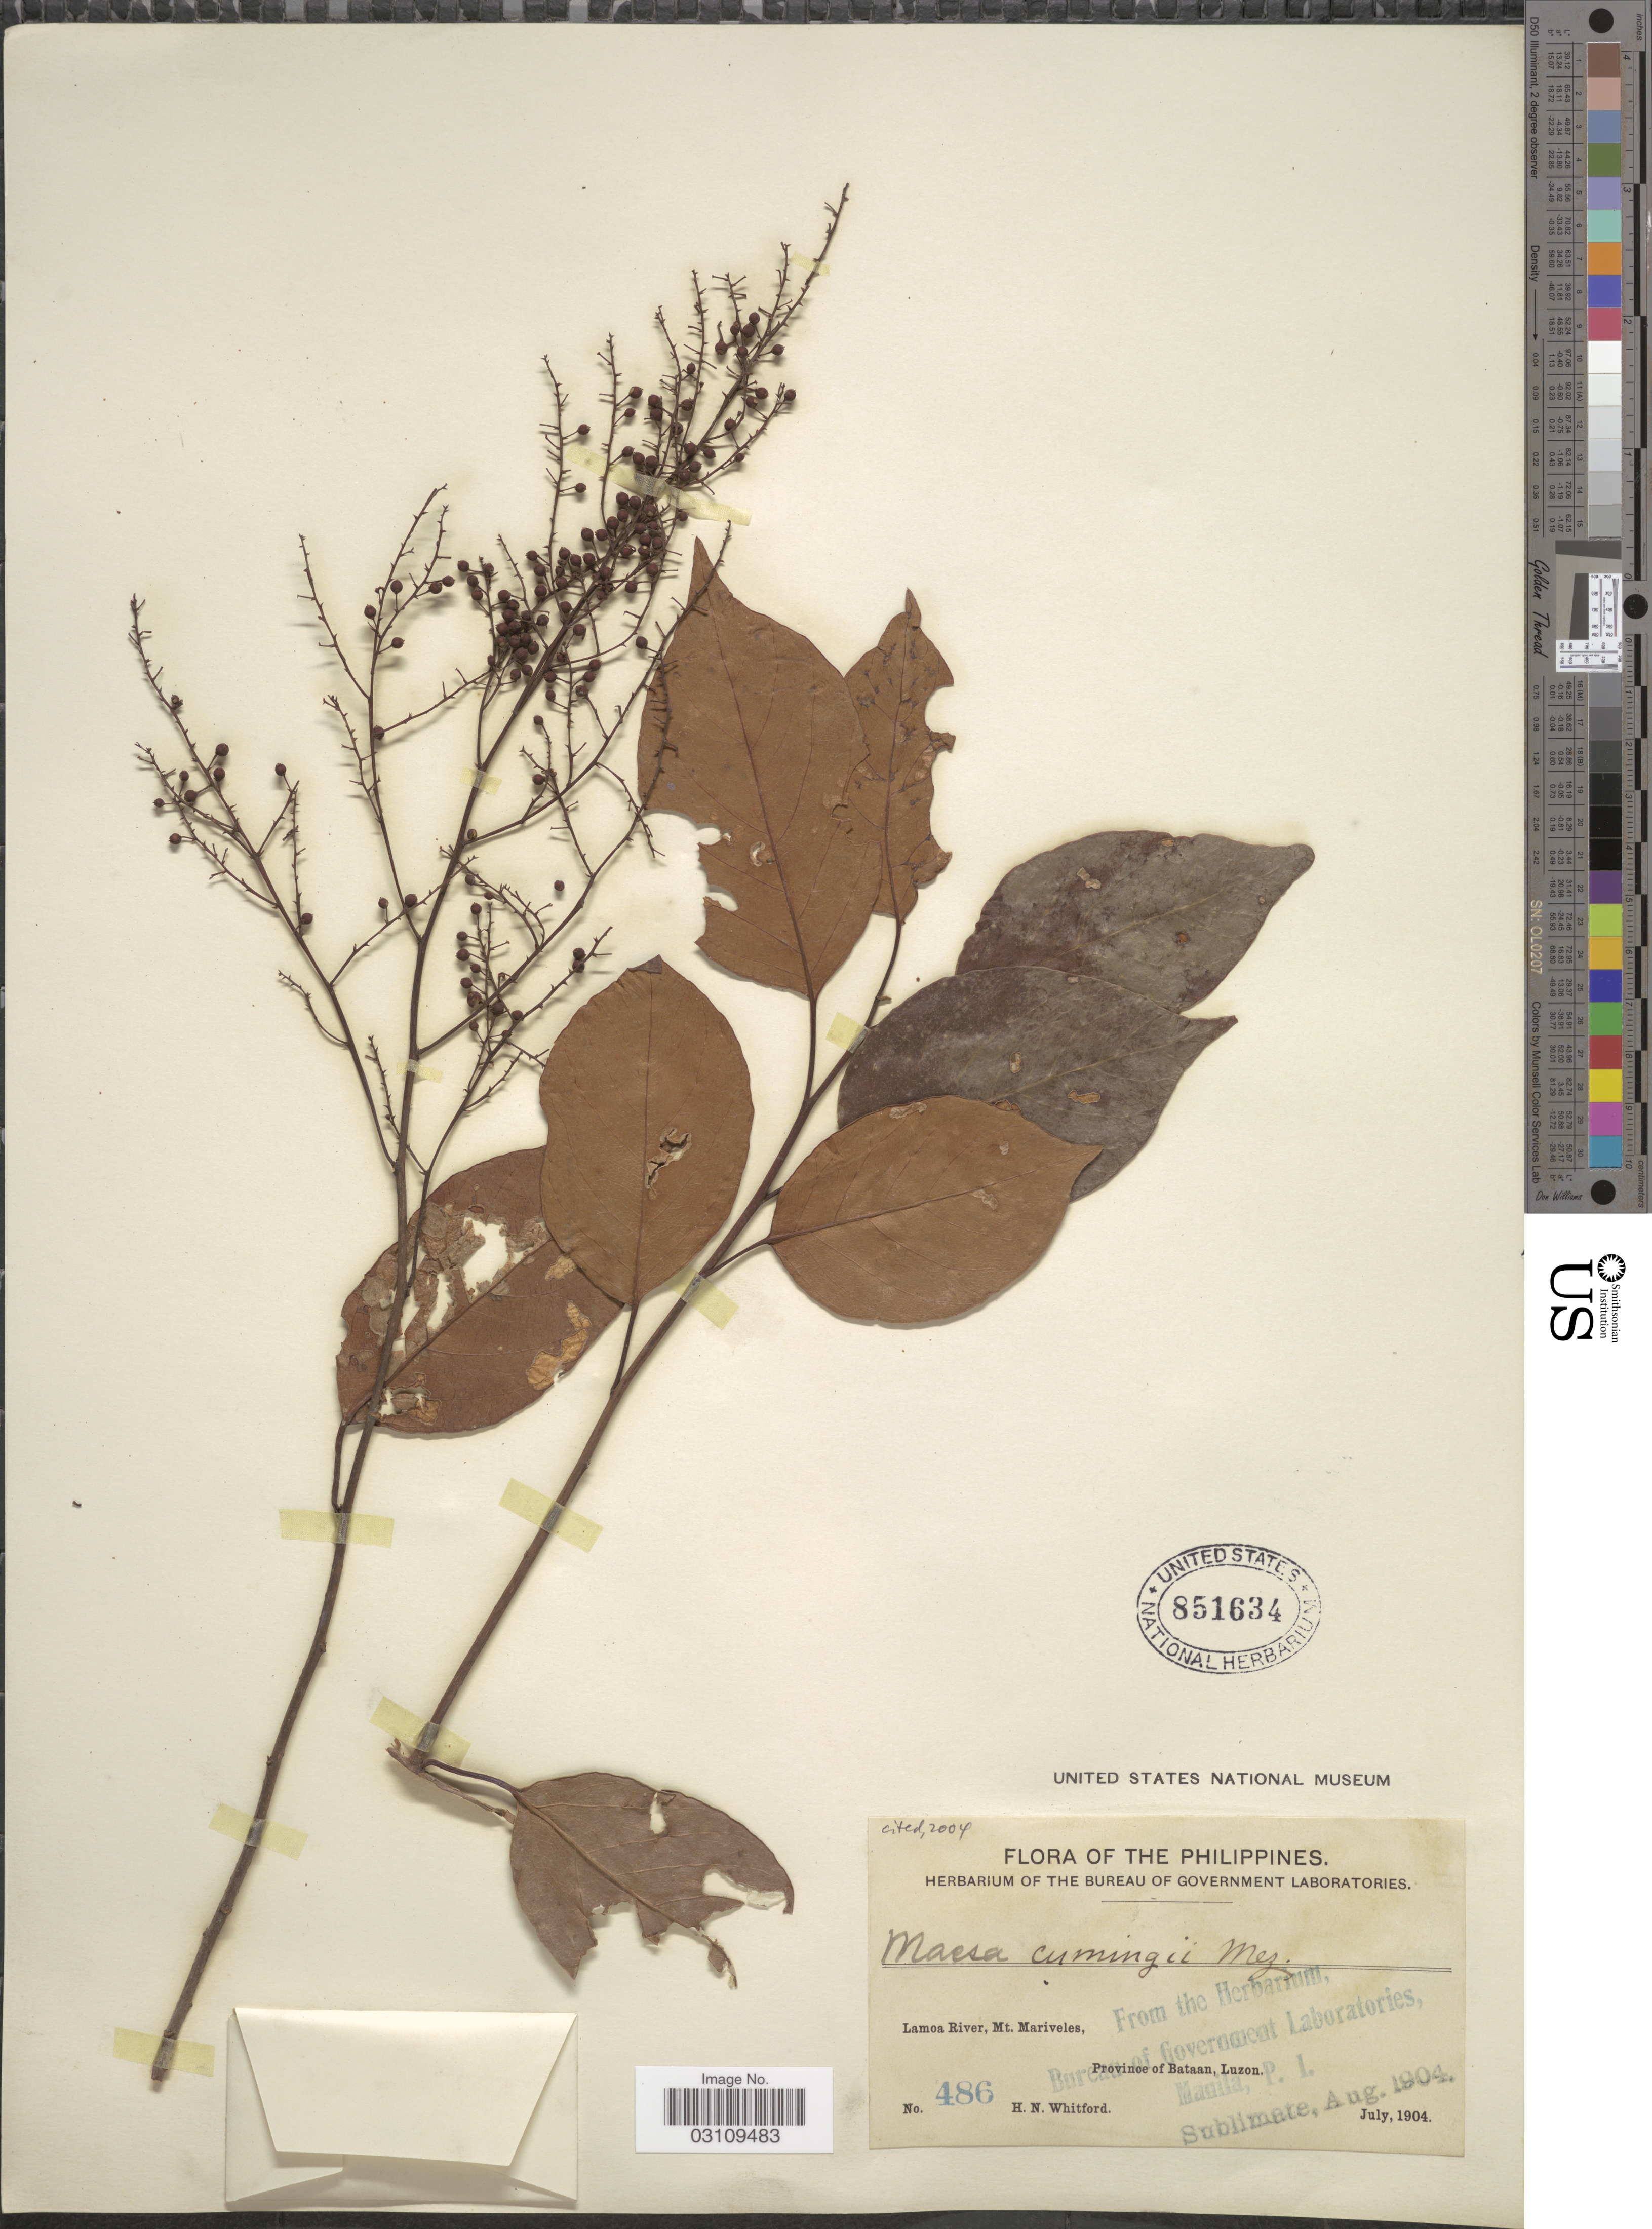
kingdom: Plantae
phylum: Tracheophyta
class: Magnoliopsida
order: Ericales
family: Primulaceae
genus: Maesa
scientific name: Maesa cumingii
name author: Mez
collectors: H. N. Whitford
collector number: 486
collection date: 1904-07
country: Philippines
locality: Lamoa River, Mt. Mariveles, Province of Bataan, Luzon.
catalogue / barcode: US 851634